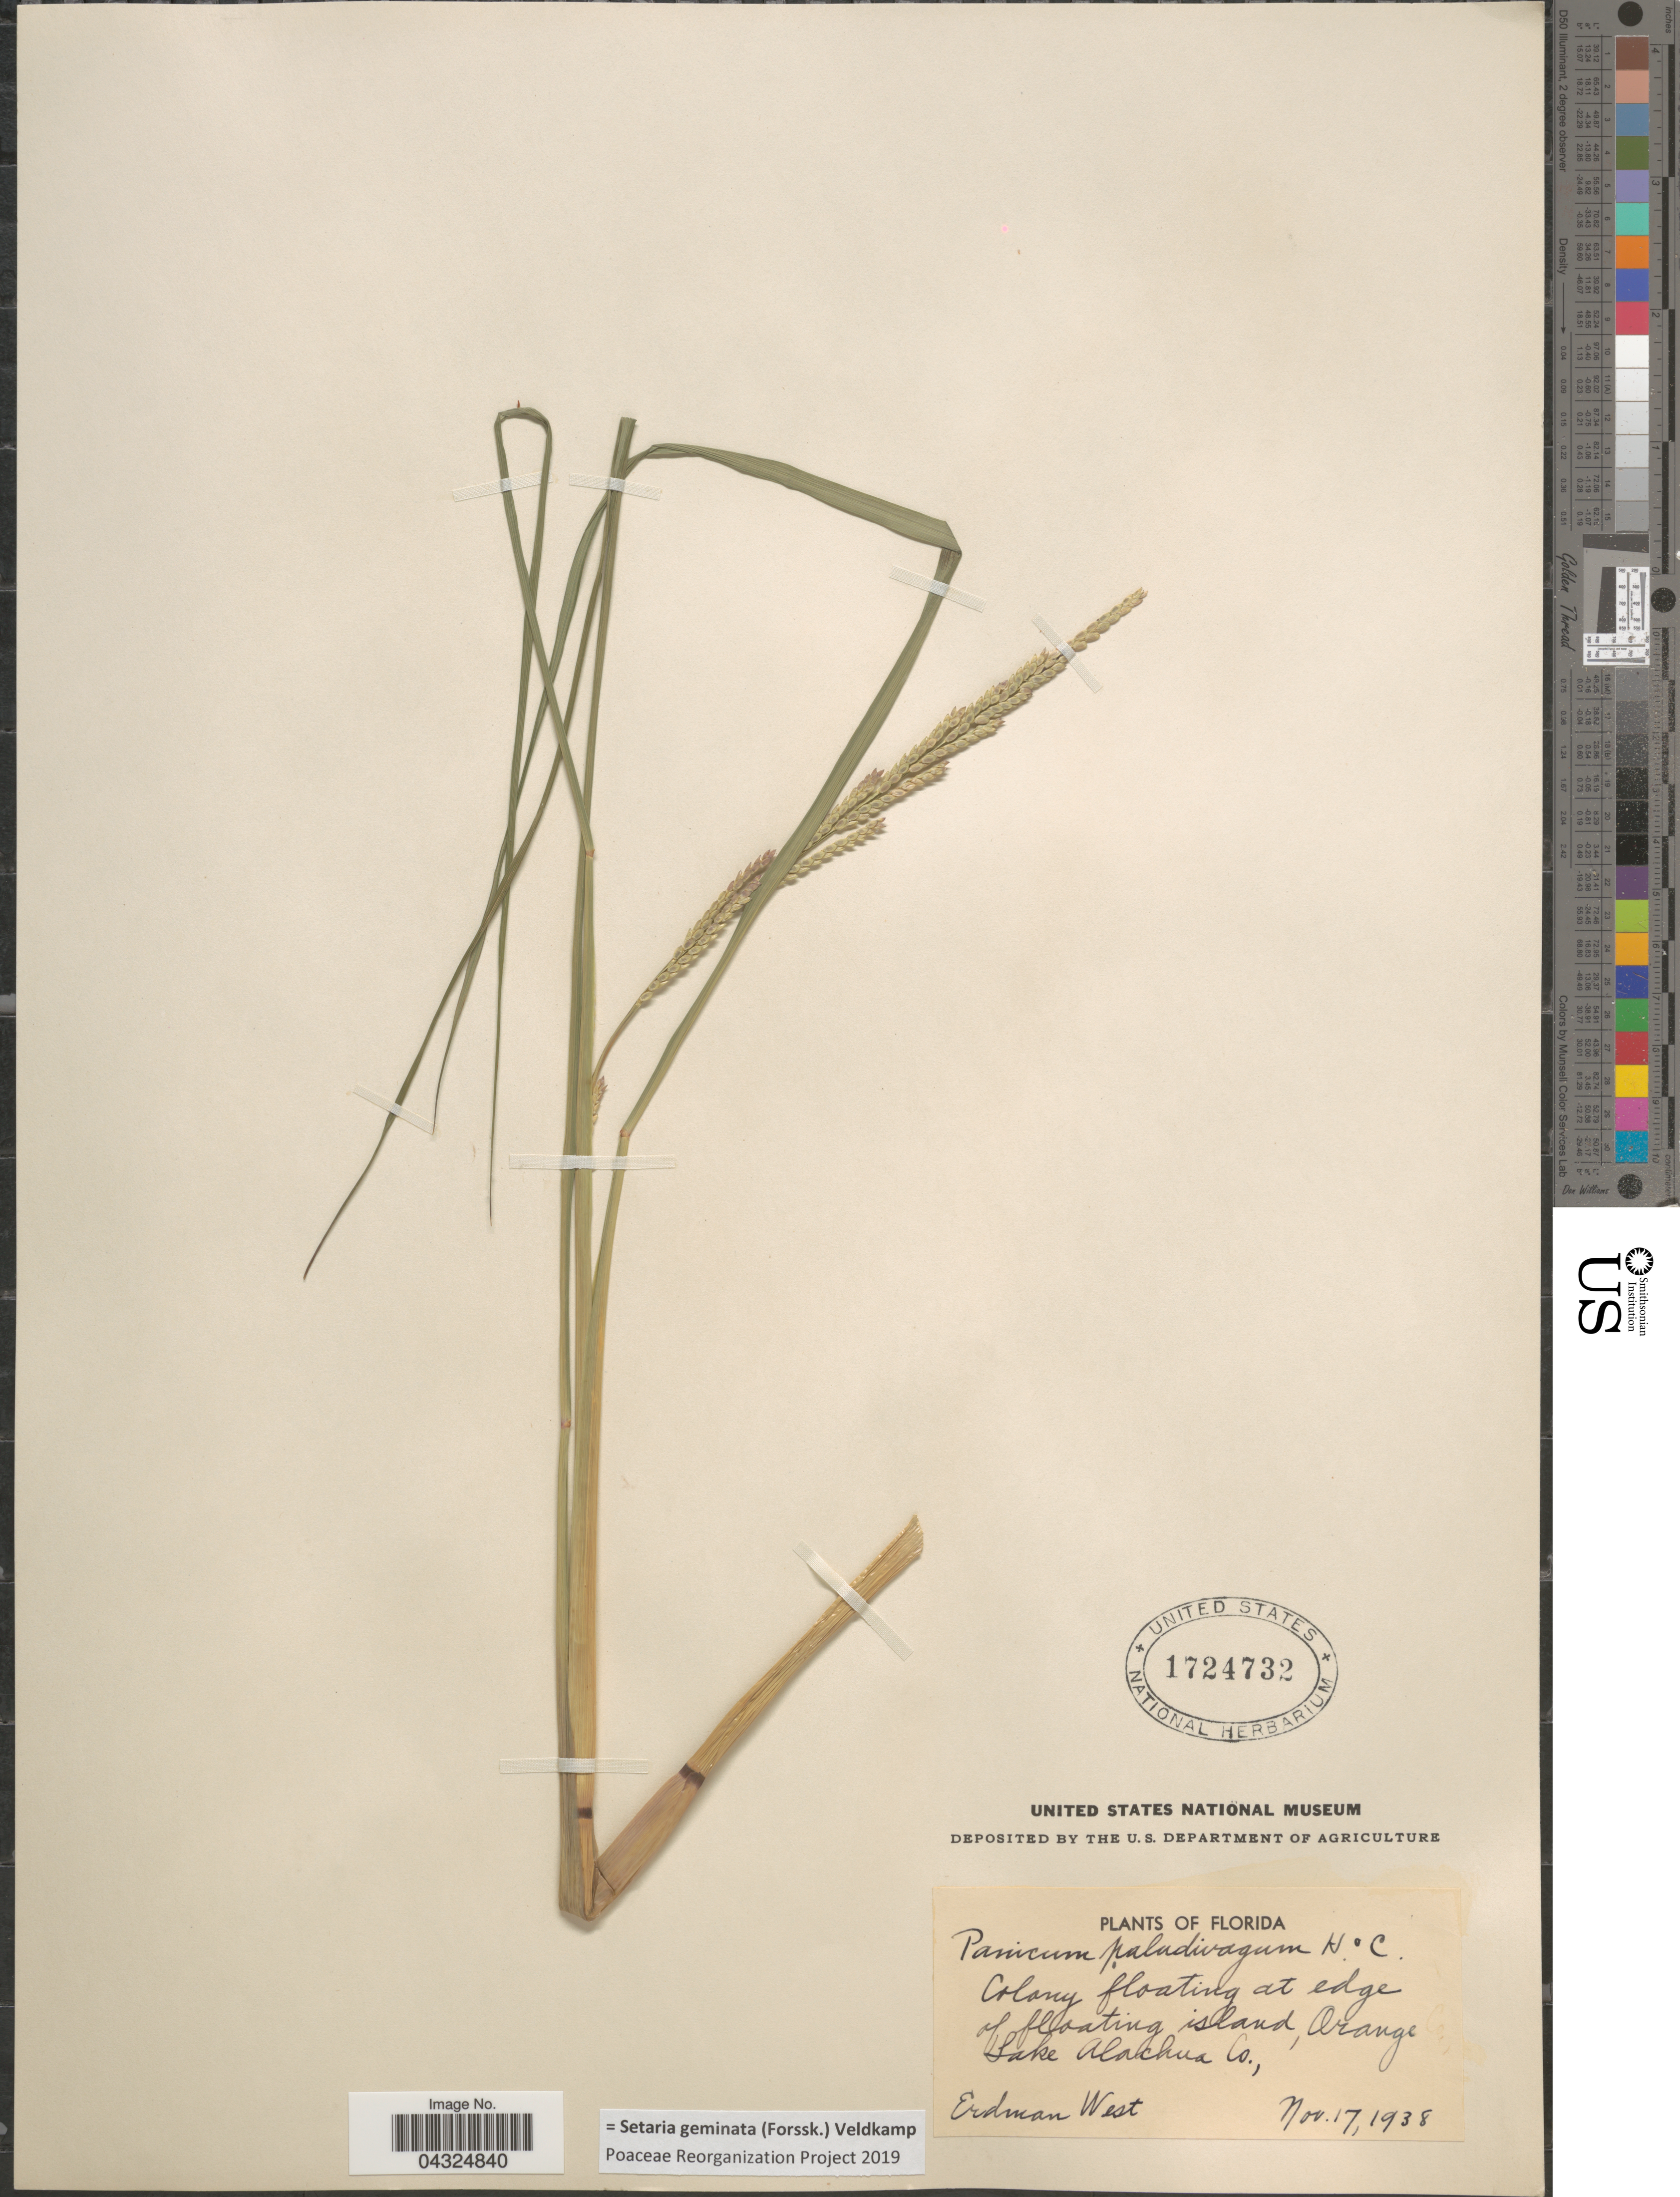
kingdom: Plantae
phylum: Tracheophyta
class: Liliopsida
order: Poales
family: Poaceae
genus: Setaria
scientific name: Setaria geminata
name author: (Forssk.) Veldkamp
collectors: E. West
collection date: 1938-11-17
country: United States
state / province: Florida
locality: Colony floating at edge of floating island, Orange Lake Alachua Co.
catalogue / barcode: US 1724732